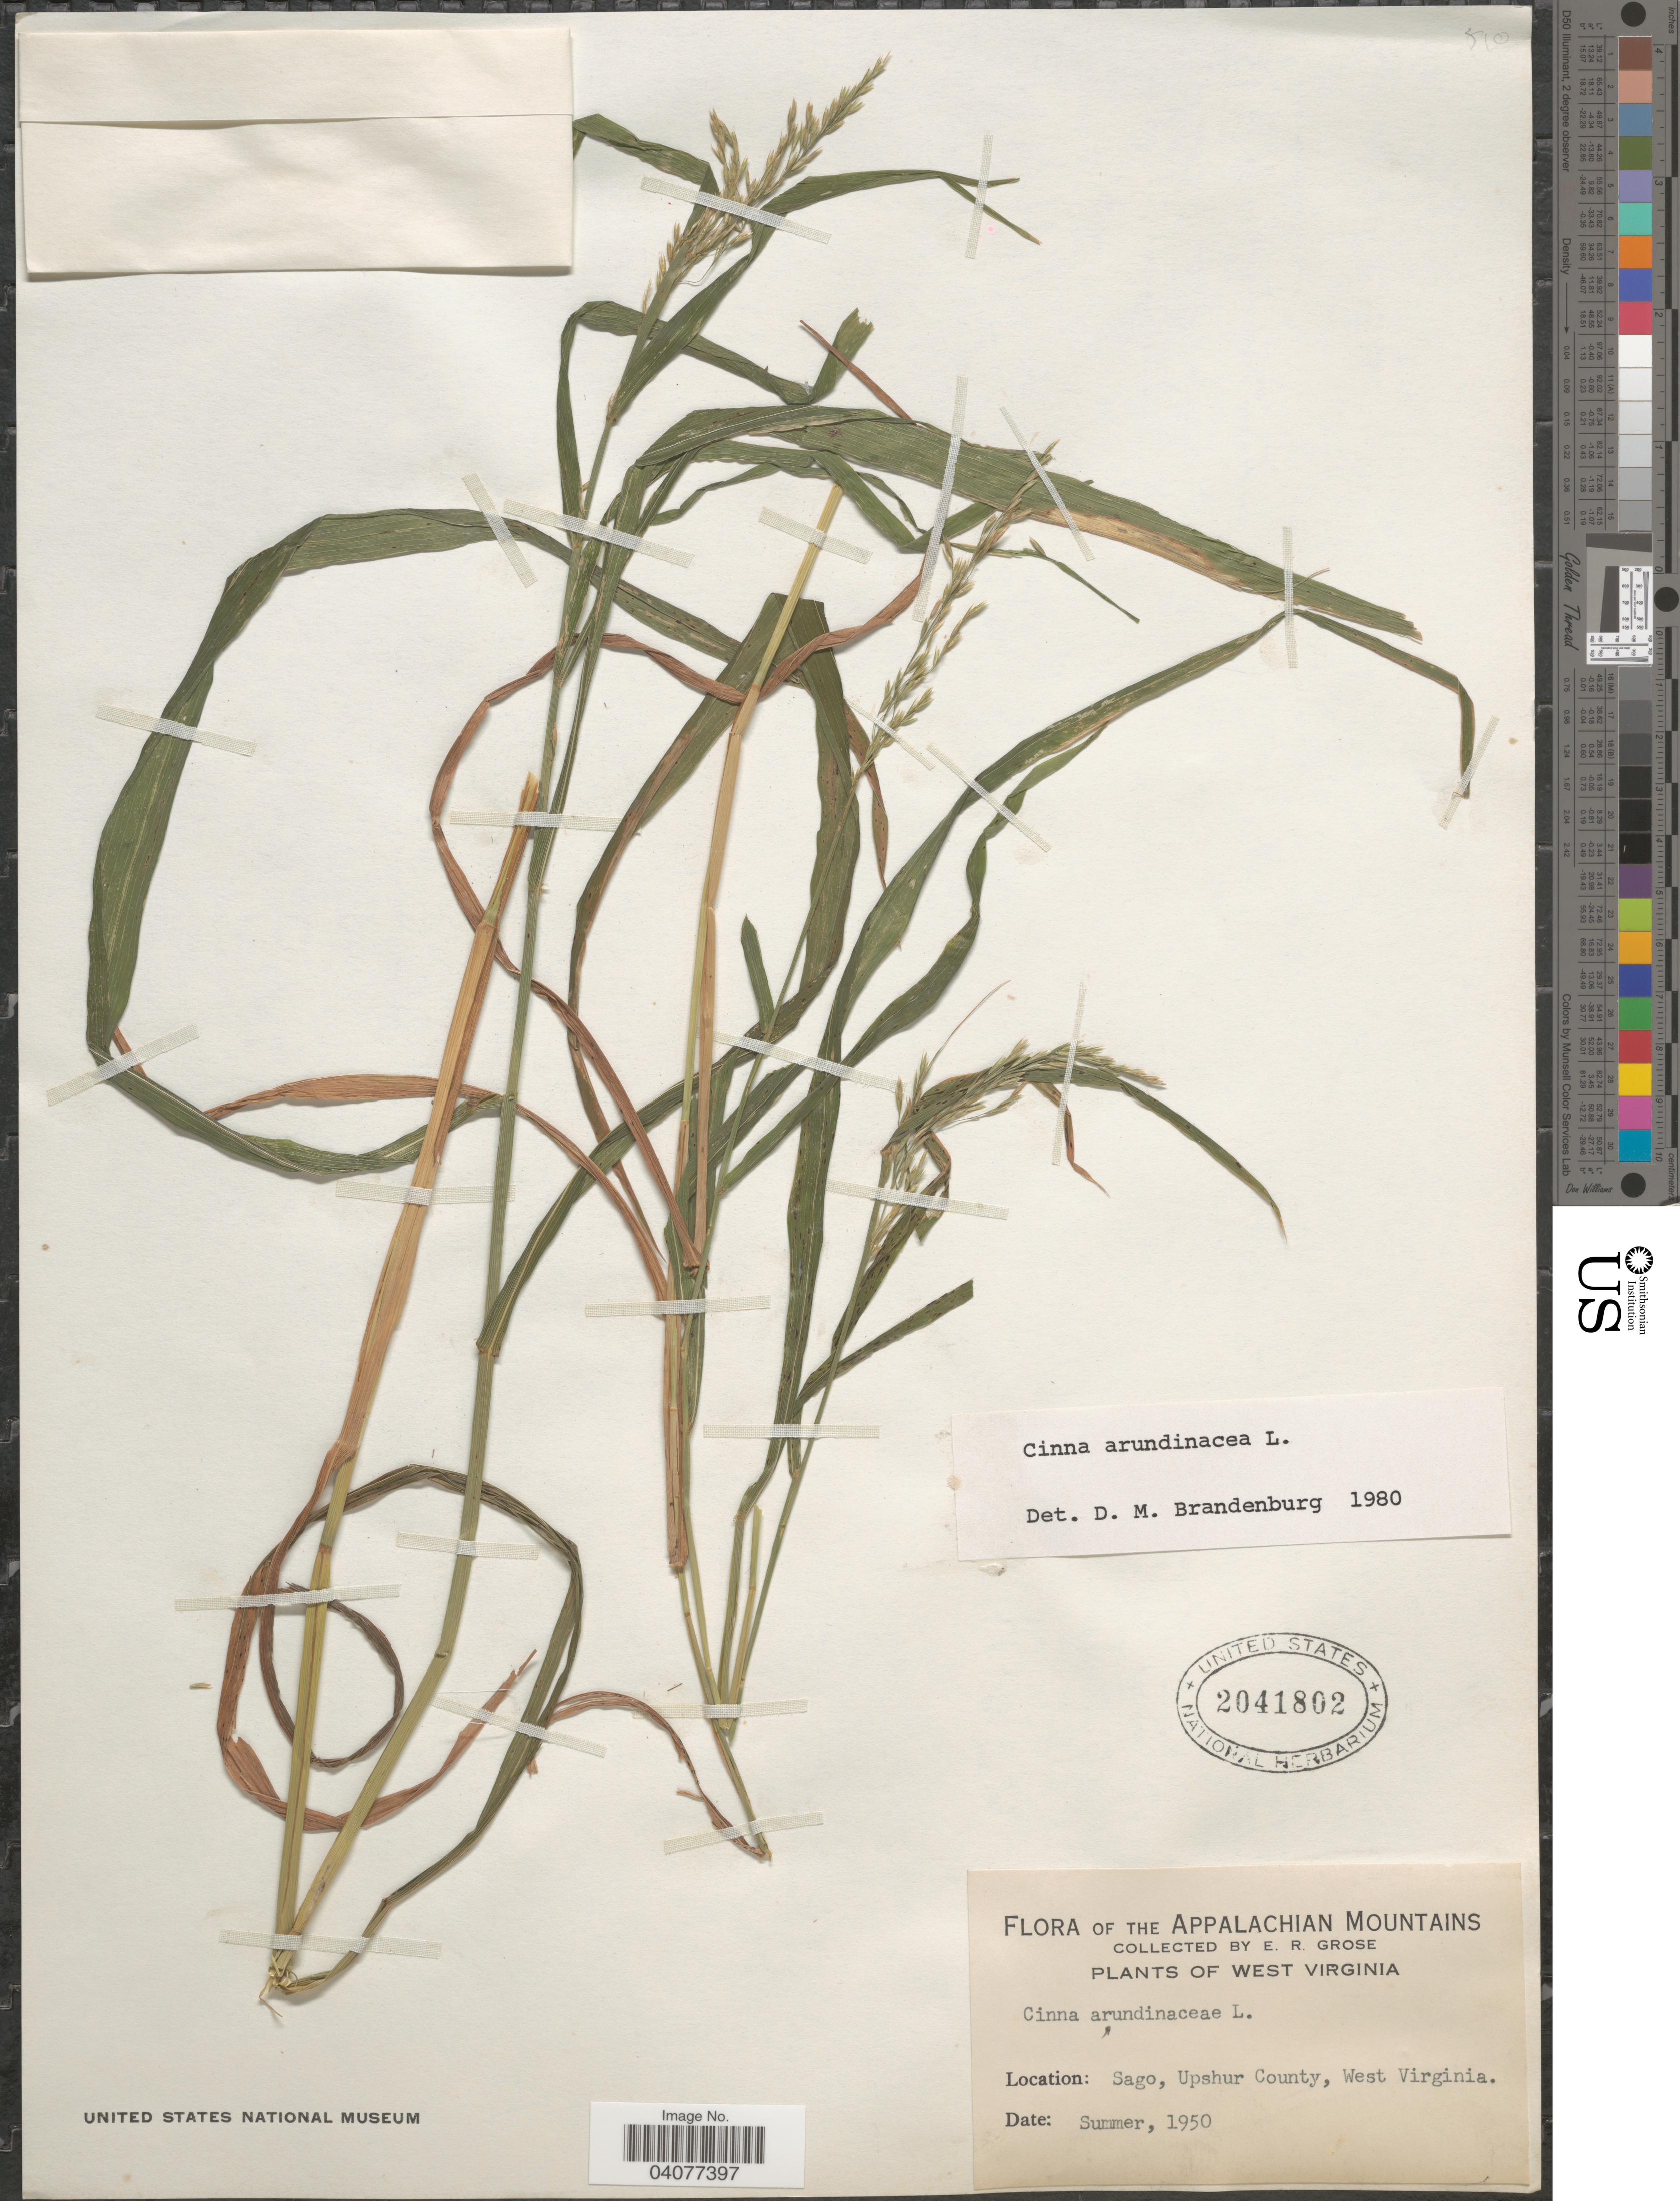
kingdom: Plantae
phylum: Tracheophyta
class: Liliopsida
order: Poales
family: Poaceae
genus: Cinna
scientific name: Cinna arundinacea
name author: L.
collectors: E. Grose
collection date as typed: Summer, 1950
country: United States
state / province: West Virginia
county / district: Upshur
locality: Appalachian Mountains. Sago, Upshur County.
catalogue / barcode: US 2041802